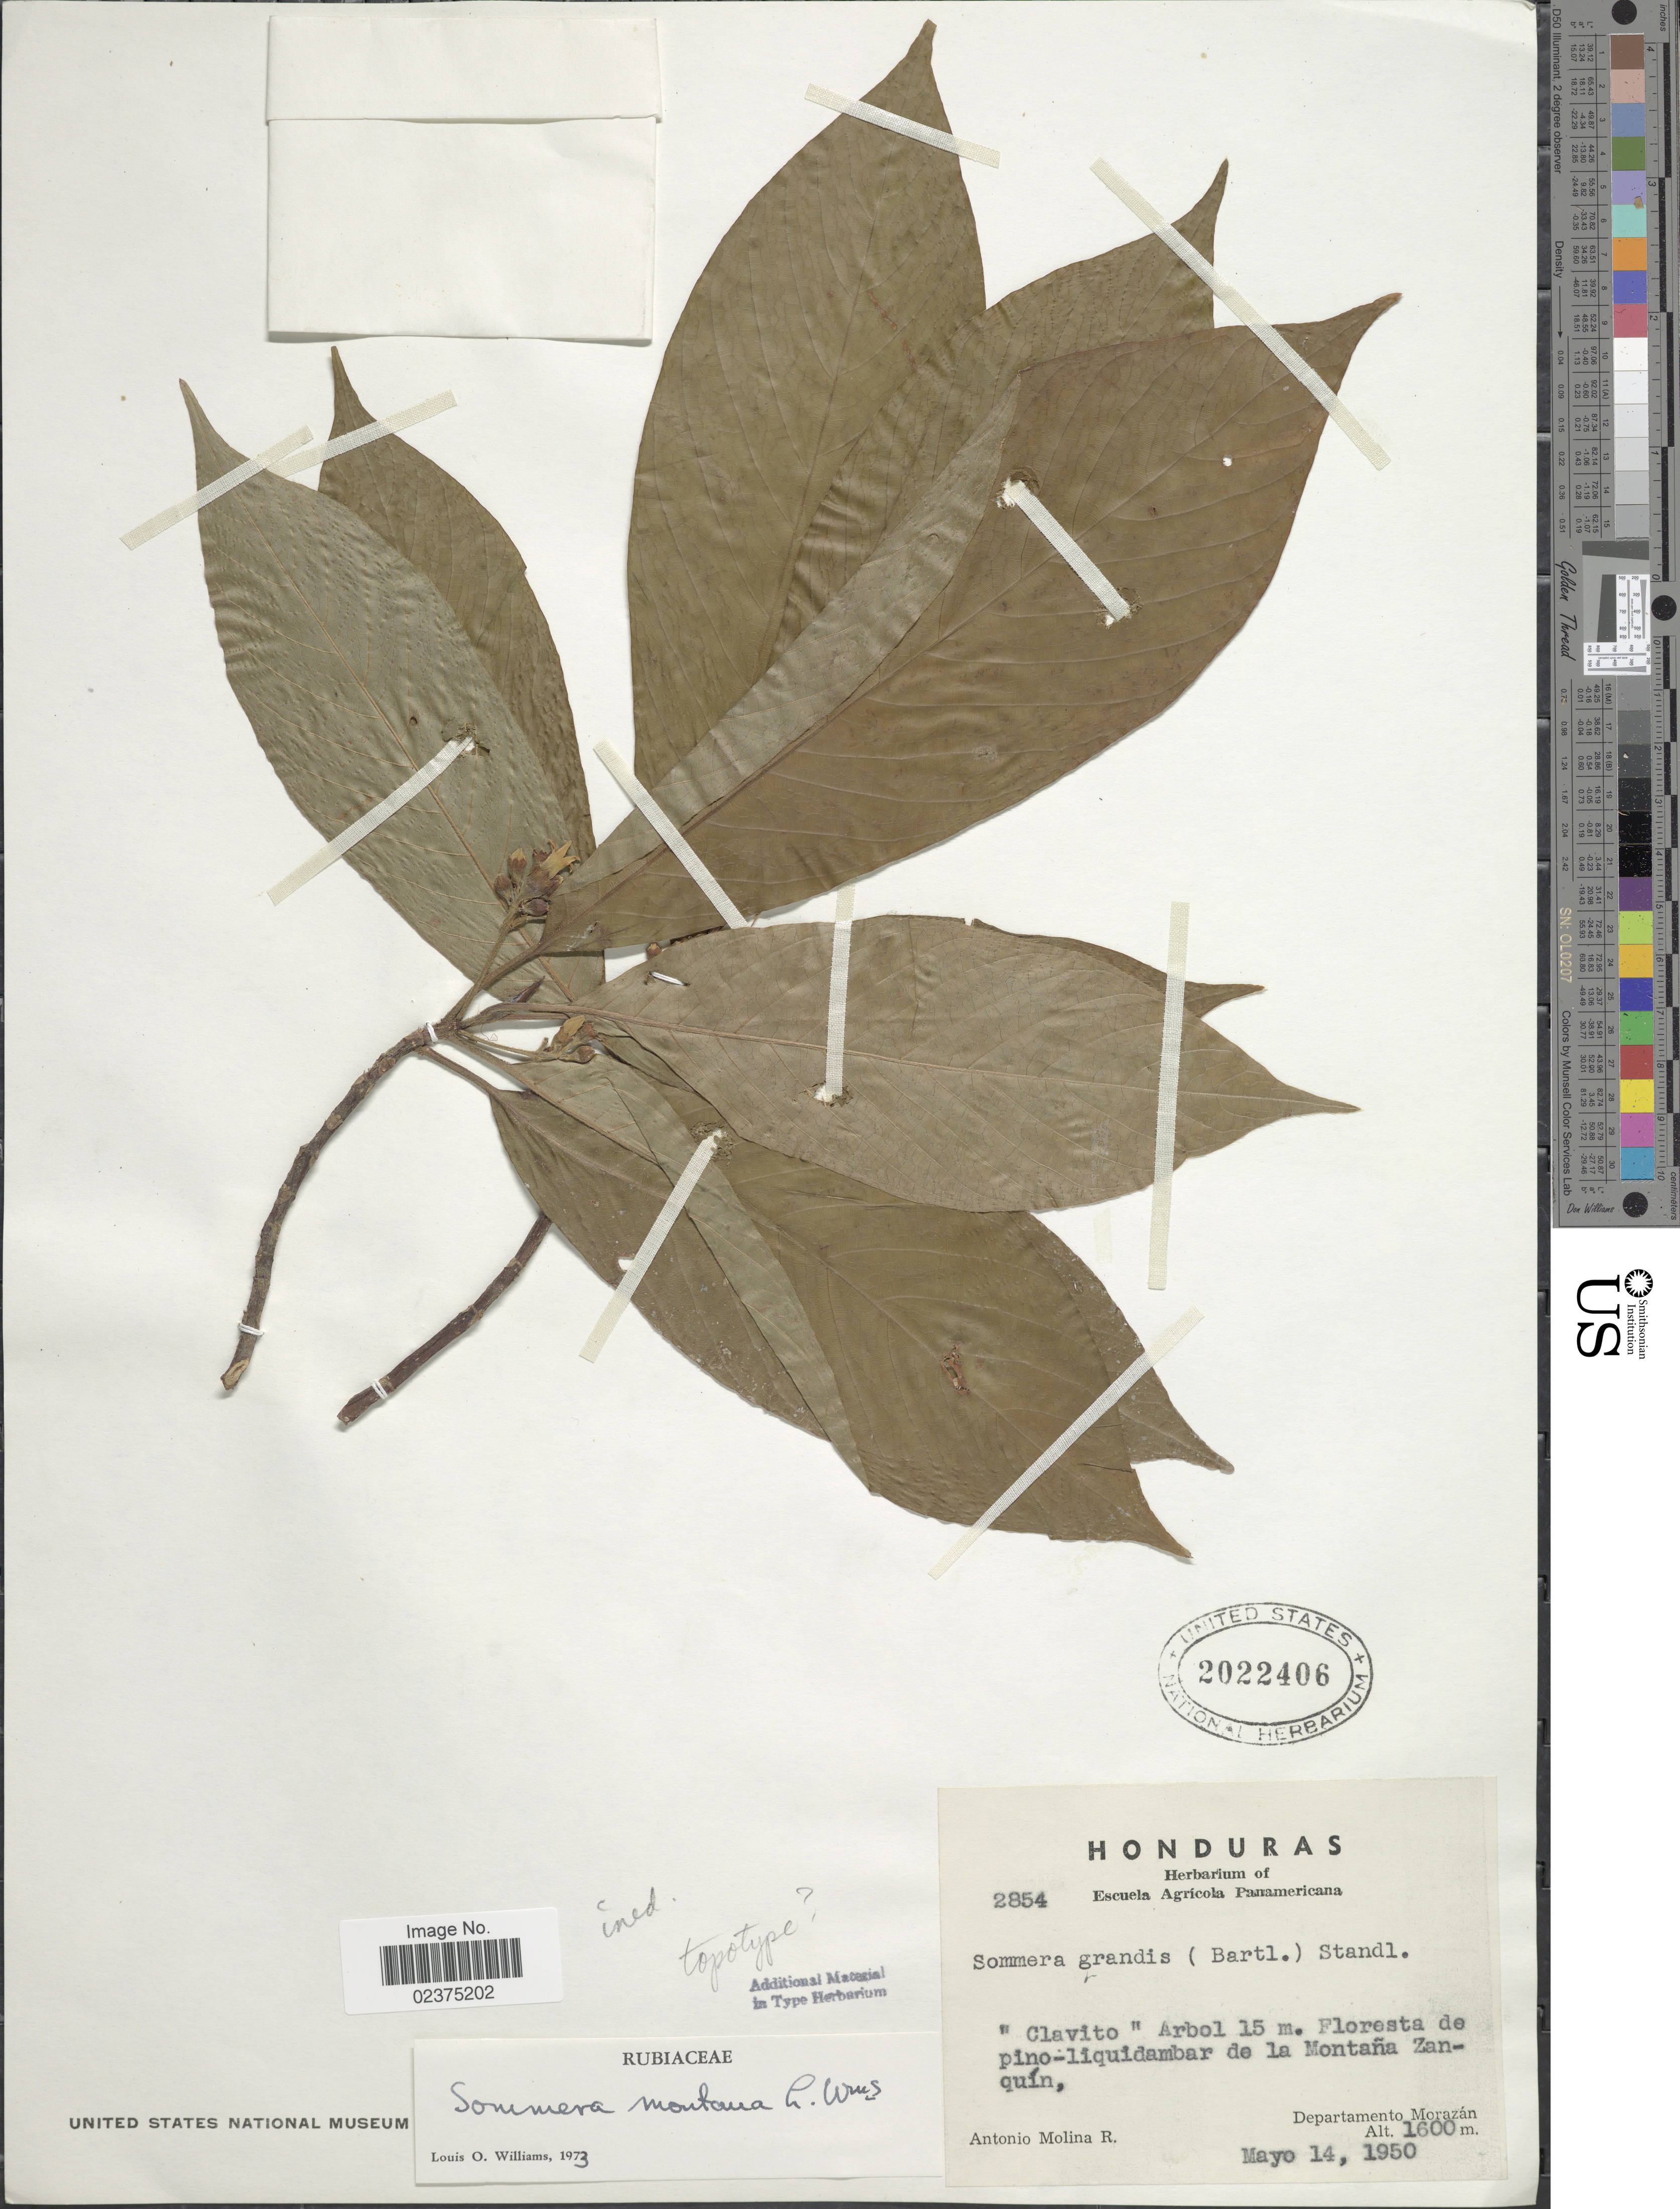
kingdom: Plantae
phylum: Tracheophyta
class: Magnoliopsida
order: Gentianales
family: Rubiaceae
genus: Sommera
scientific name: Sommera montana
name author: L.O. Williams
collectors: A. Molina R.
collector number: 2854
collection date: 1950-05-14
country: Honduras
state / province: Fco. Morazán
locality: Floresta de pino-liquidambar de la Montañazanquín, Departamento Morazán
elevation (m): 1600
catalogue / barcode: US 2022406